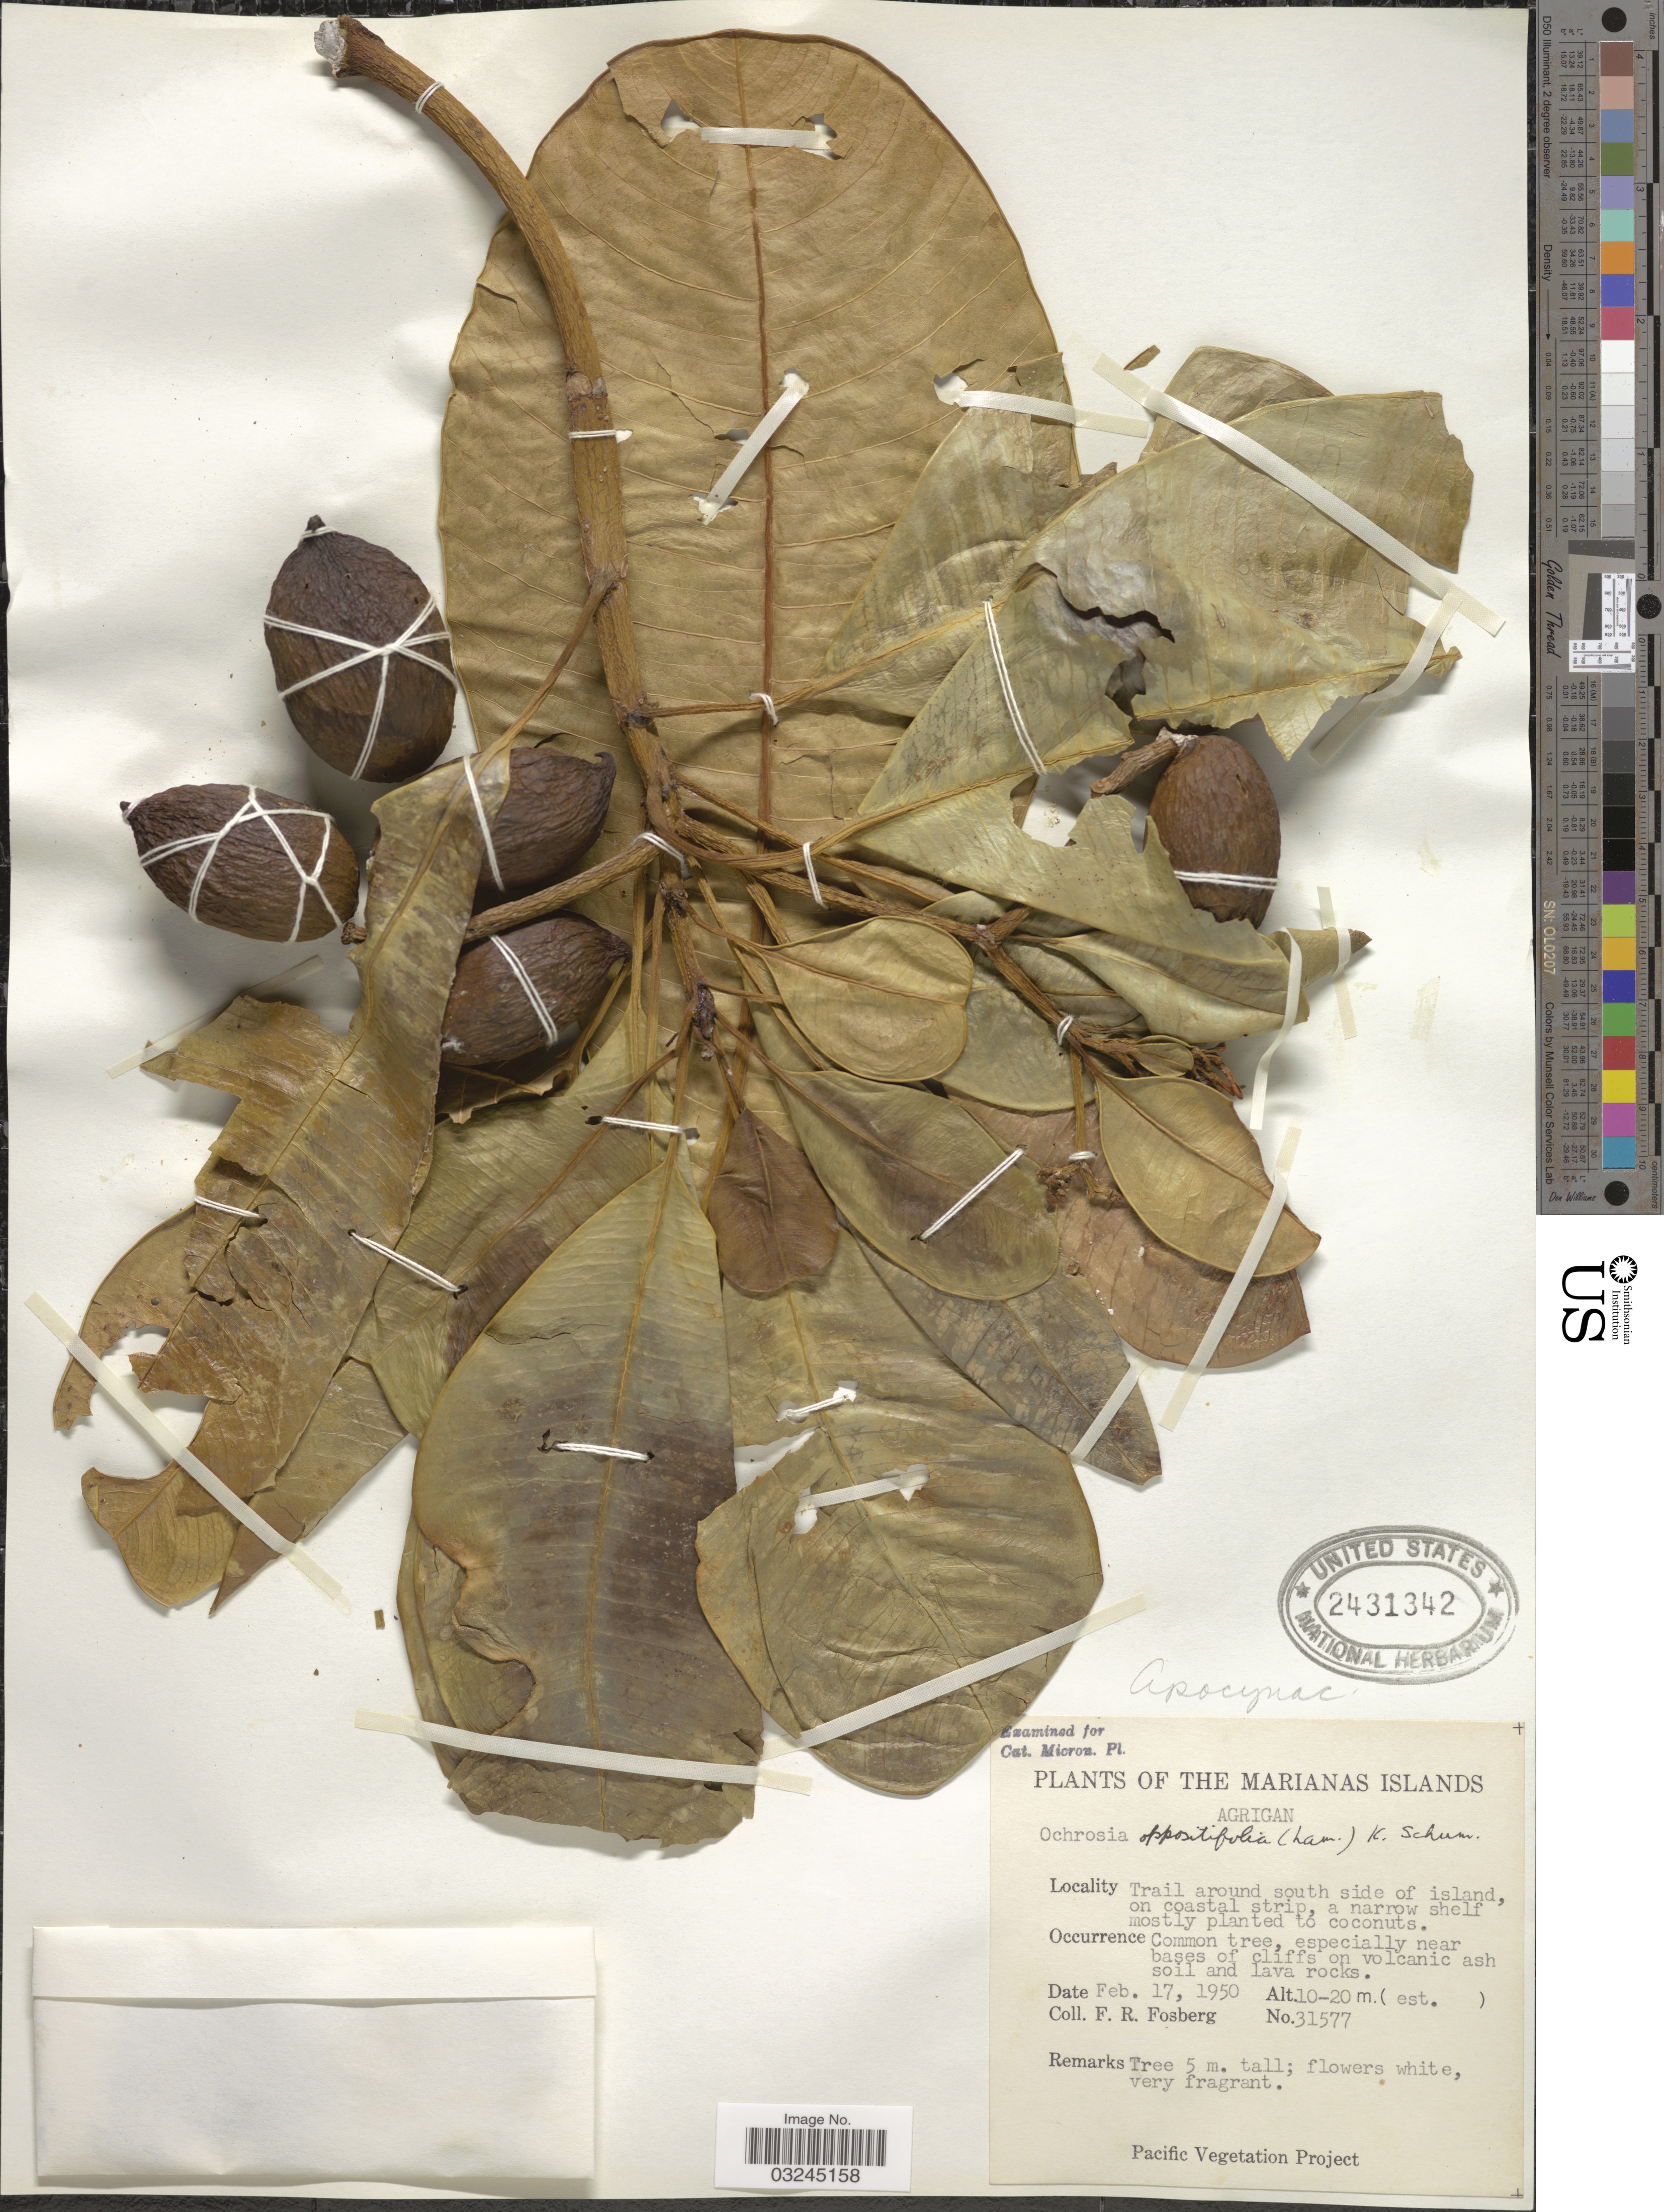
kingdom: Plantae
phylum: Tracheophyta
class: Magnoliopsida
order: Gentianales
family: Apocynaceae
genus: Ochrosia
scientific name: Ochrosia oppositifolia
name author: (Lam.) K. Schum.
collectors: F. R. Fosberg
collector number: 31577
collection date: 1950-02-17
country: Northern Mariana Islands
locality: The Marianas Islands. Agrigan. Trail around south side of island, on coastal strip.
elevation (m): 10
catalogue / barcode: US 2431342